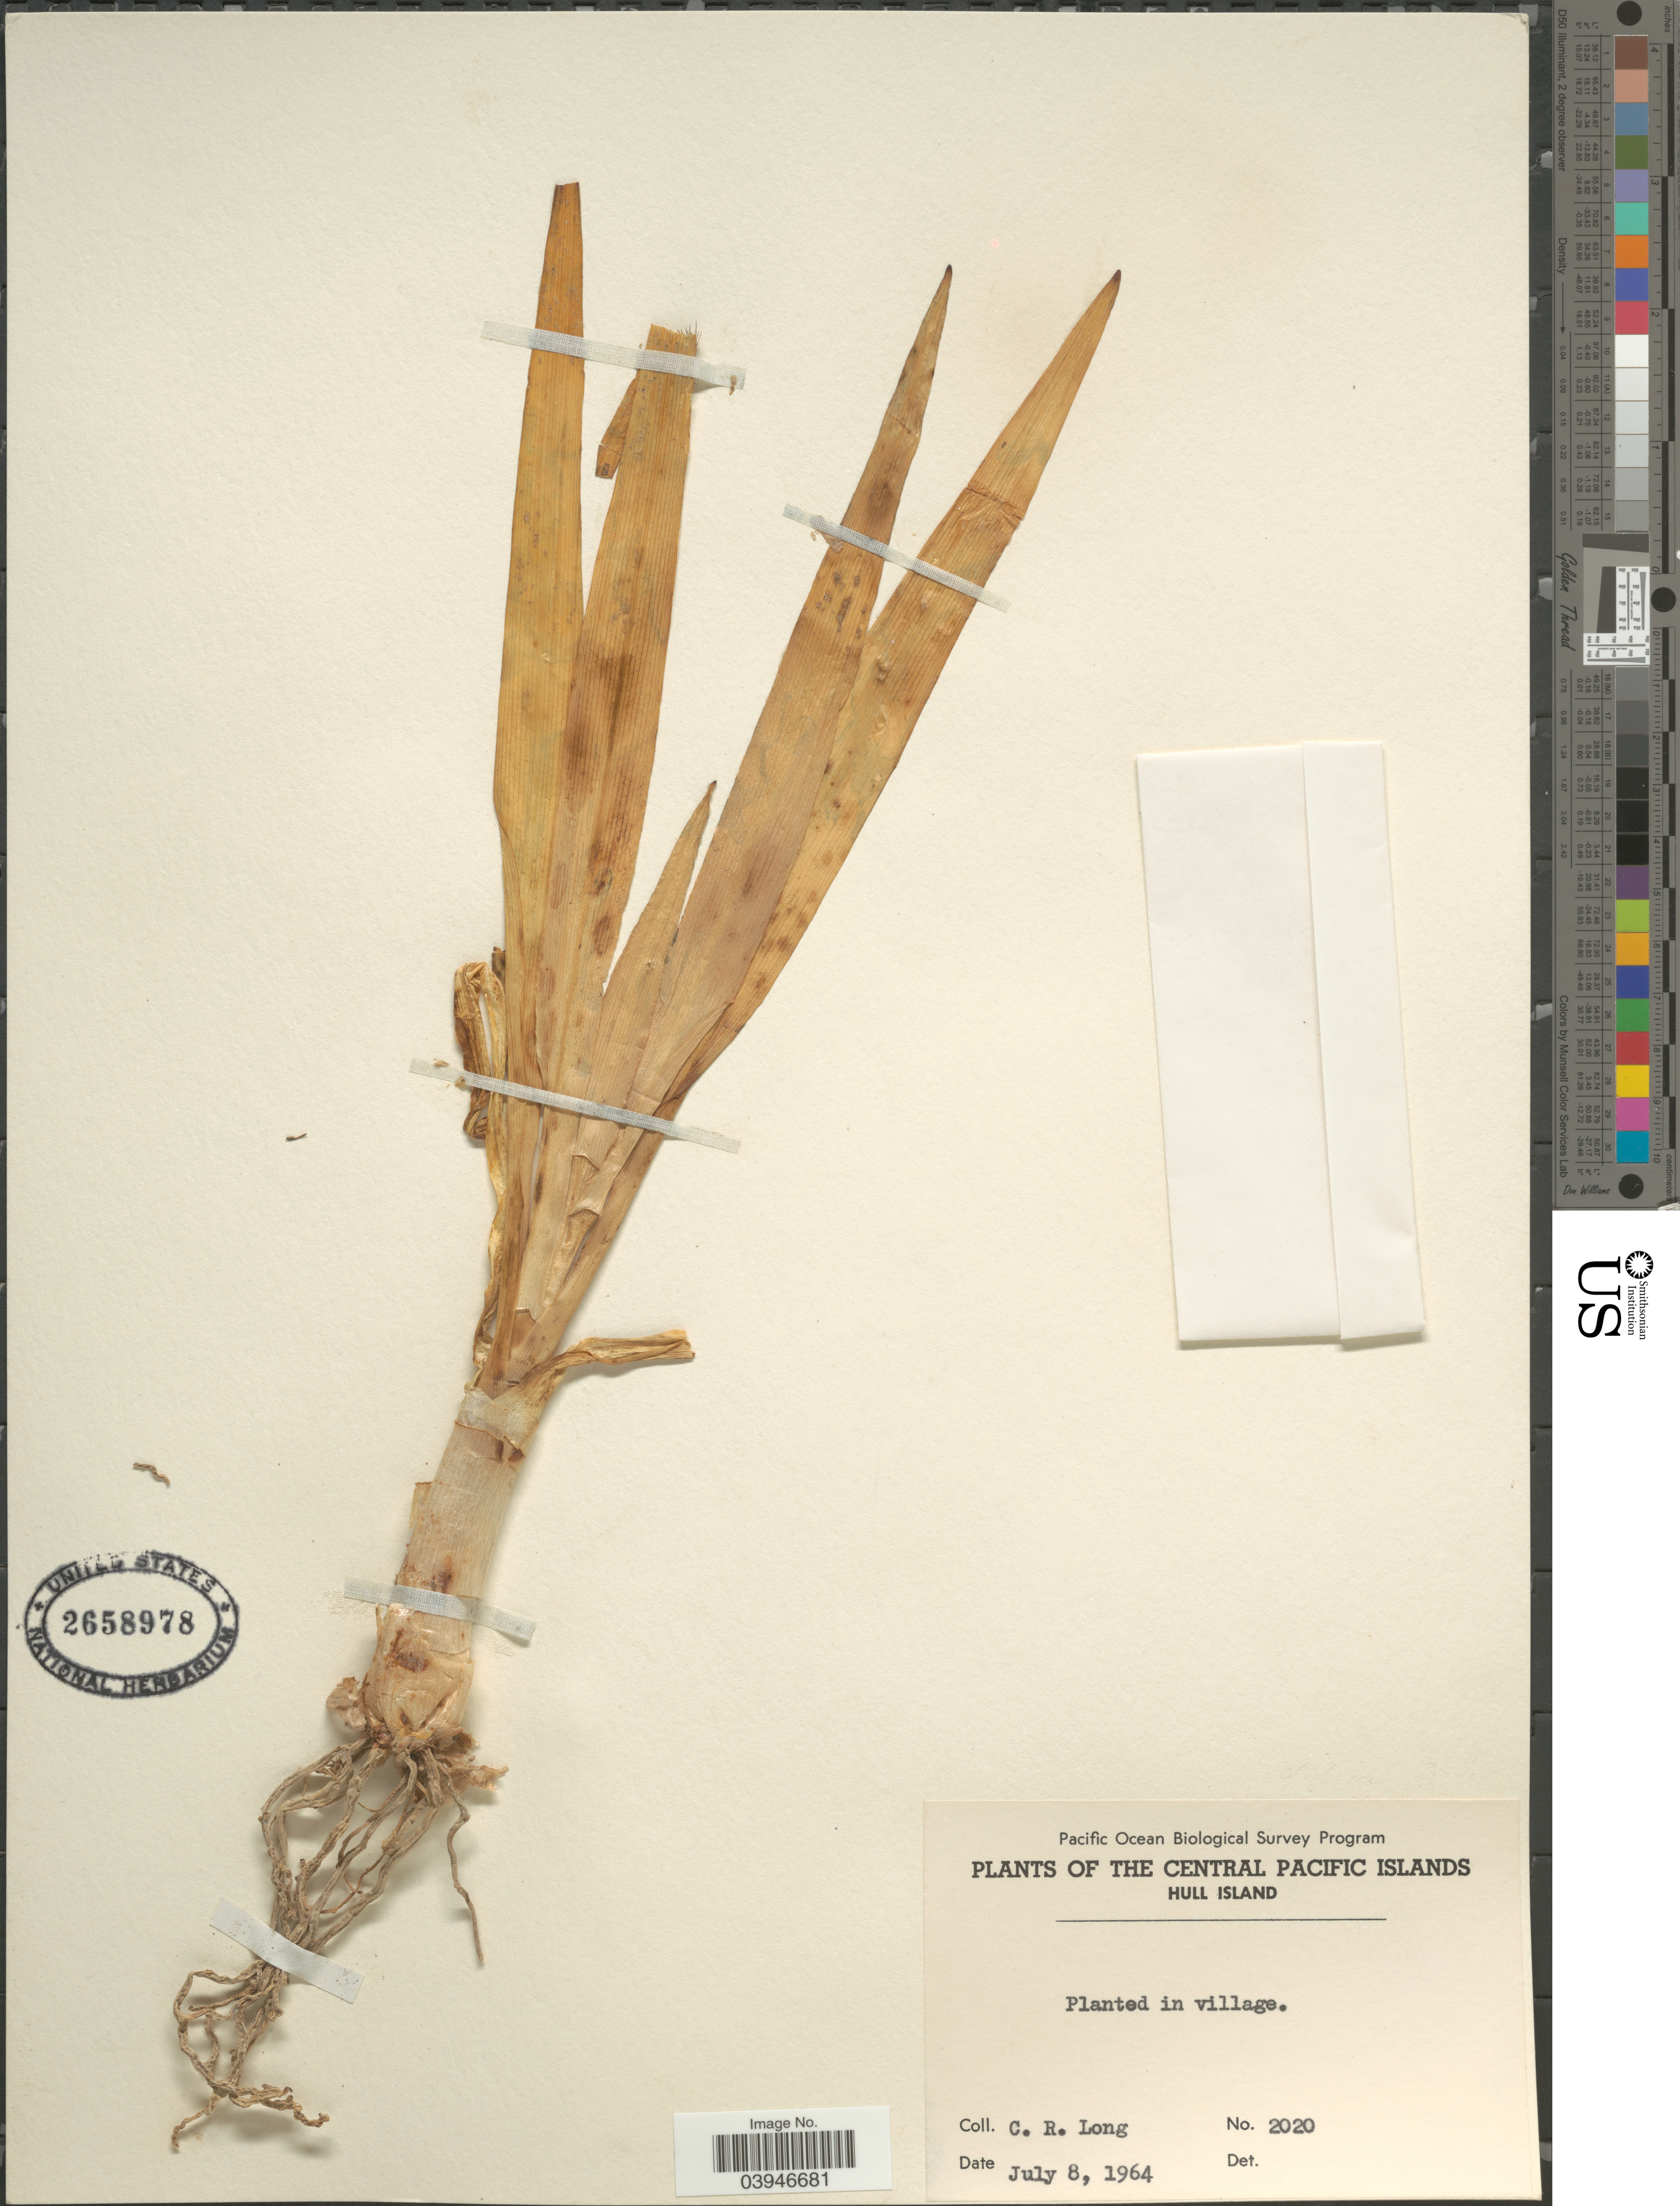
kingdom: Plantae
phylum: Tracheophyta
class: Liliopsida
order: Liliales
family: Liliaceae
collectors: C. R. Long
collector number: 2020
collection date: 1964-07-08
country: Kiribati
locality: The Central Pacific Islands. Hull Island. In village.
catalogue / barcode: US 2658978